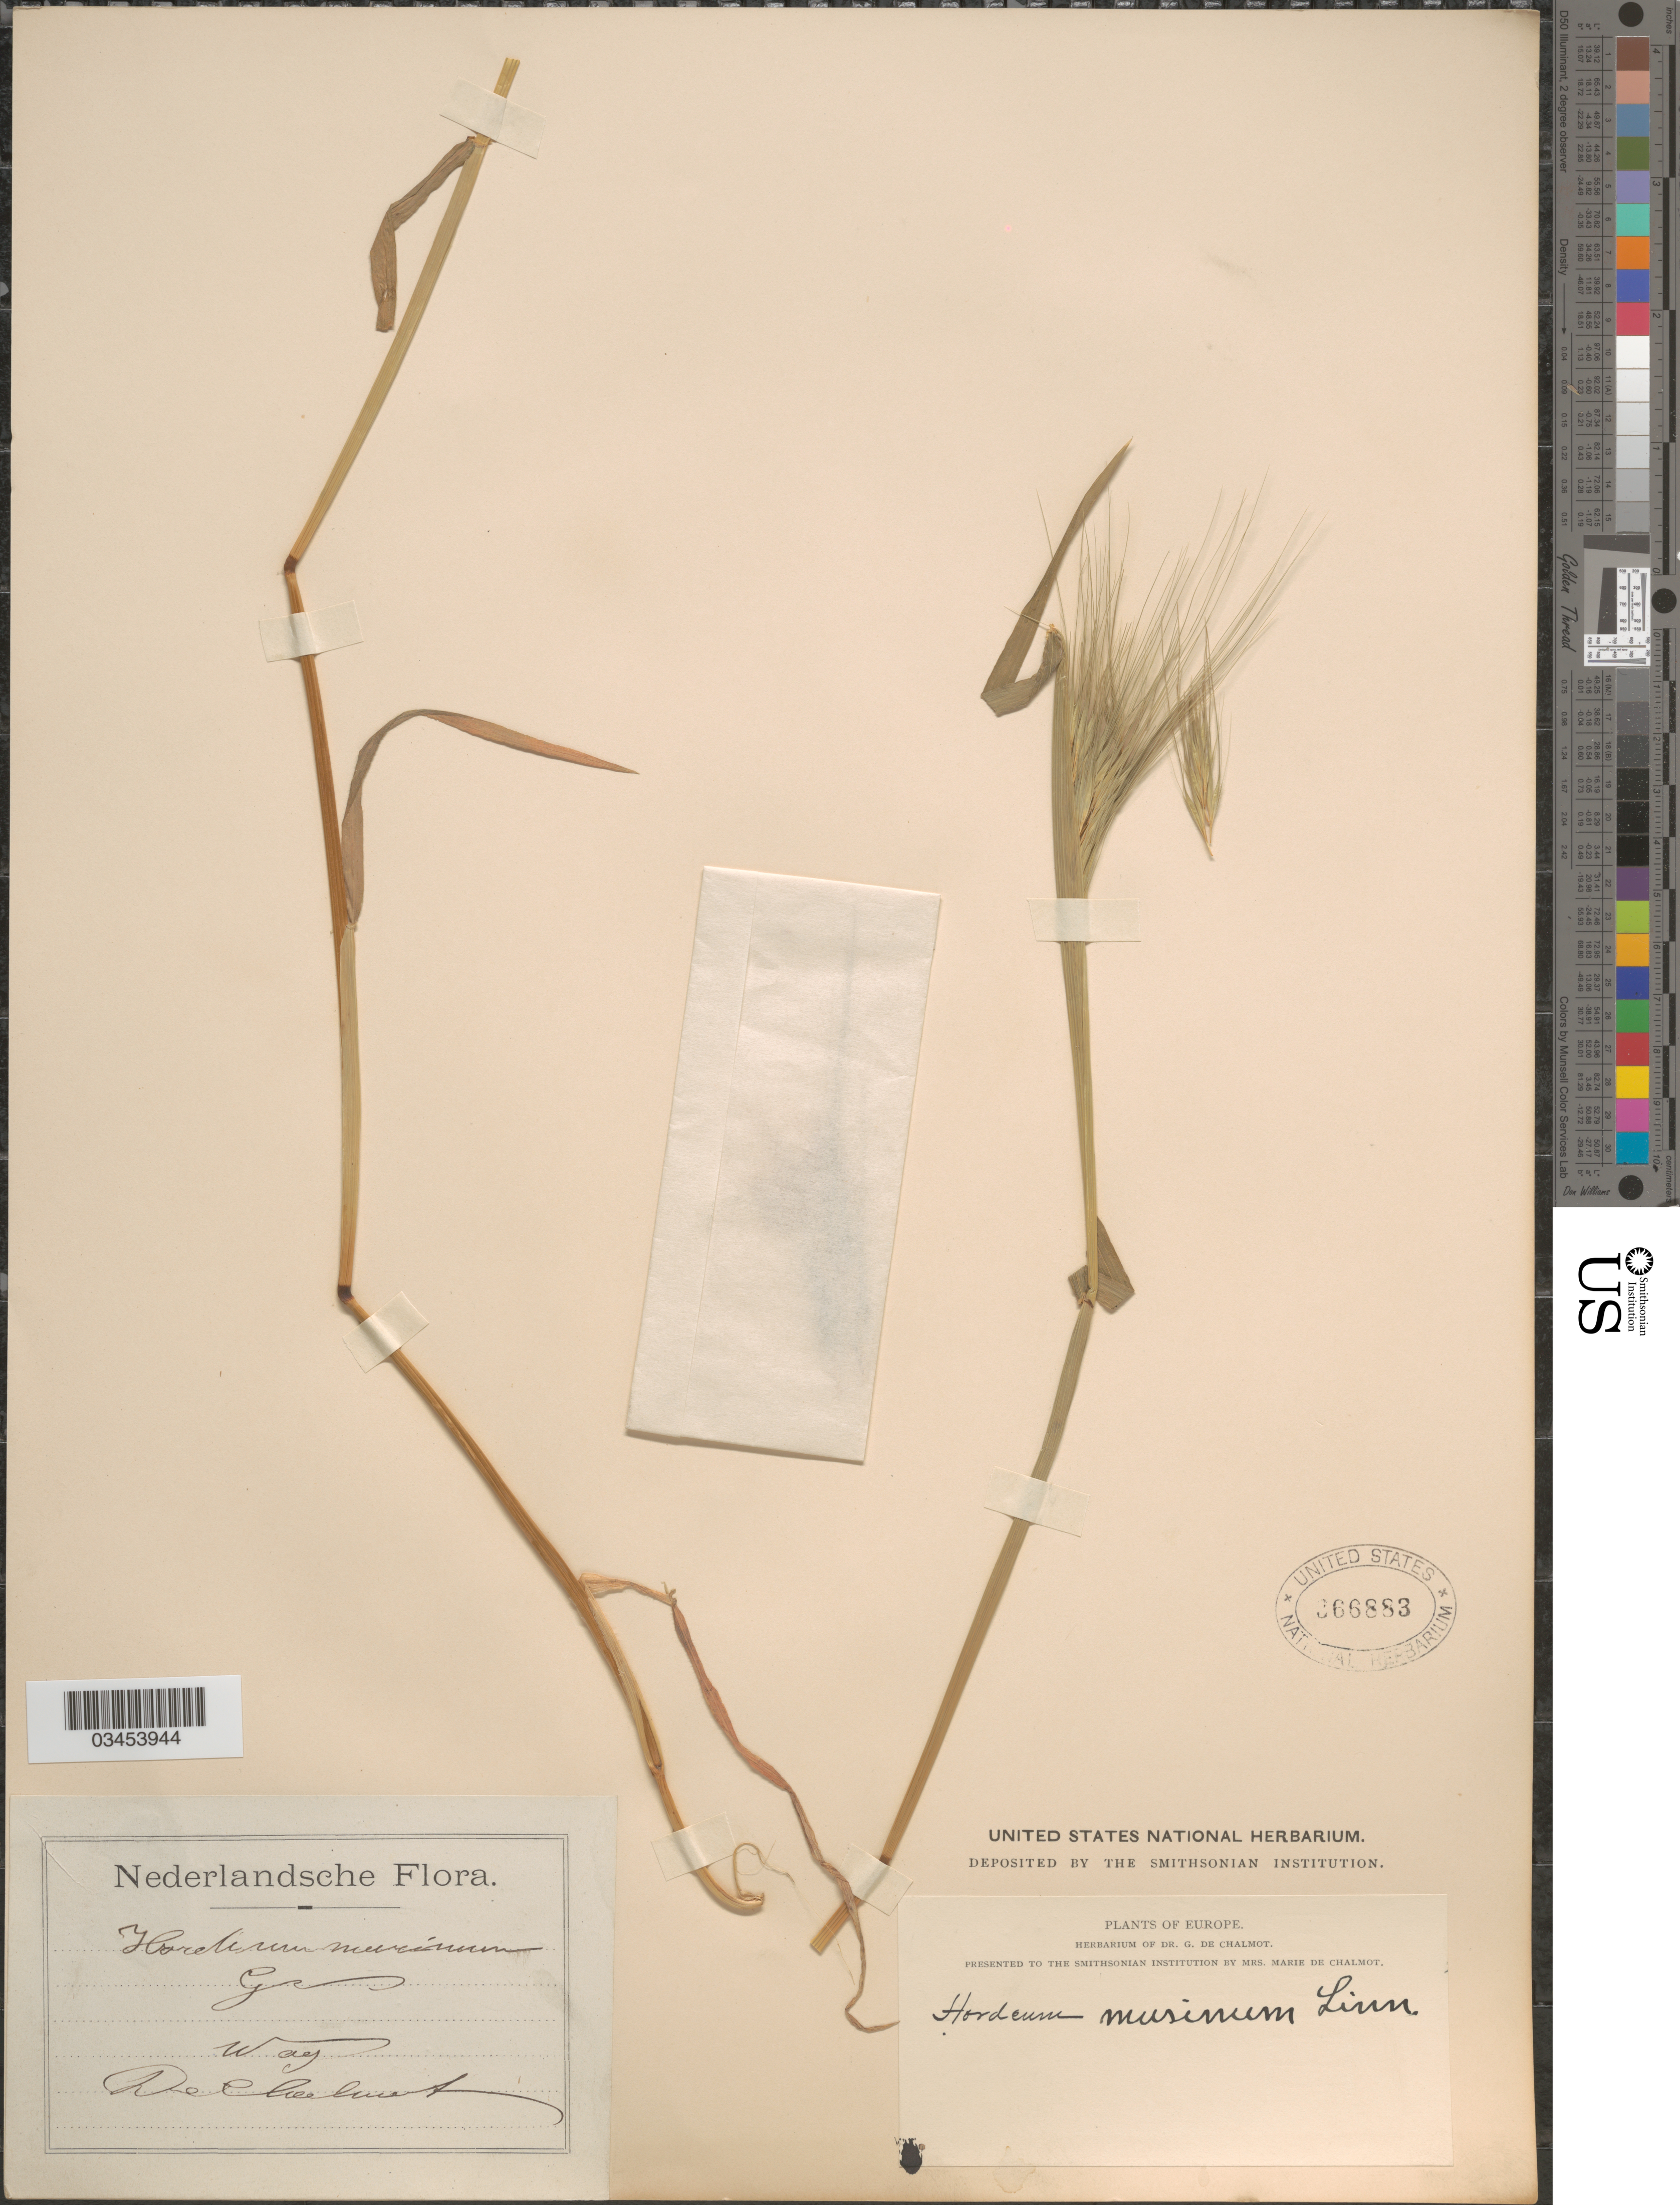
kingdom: Plantae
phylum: Tracheophyta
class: Liliopsida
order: Poales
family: Poaceae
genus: Hordeum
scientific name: Hordeum murinum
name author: L.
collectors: G. de Chalmot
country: Netherlands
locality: Nederlandsche. Wag.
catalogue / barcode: US 366883